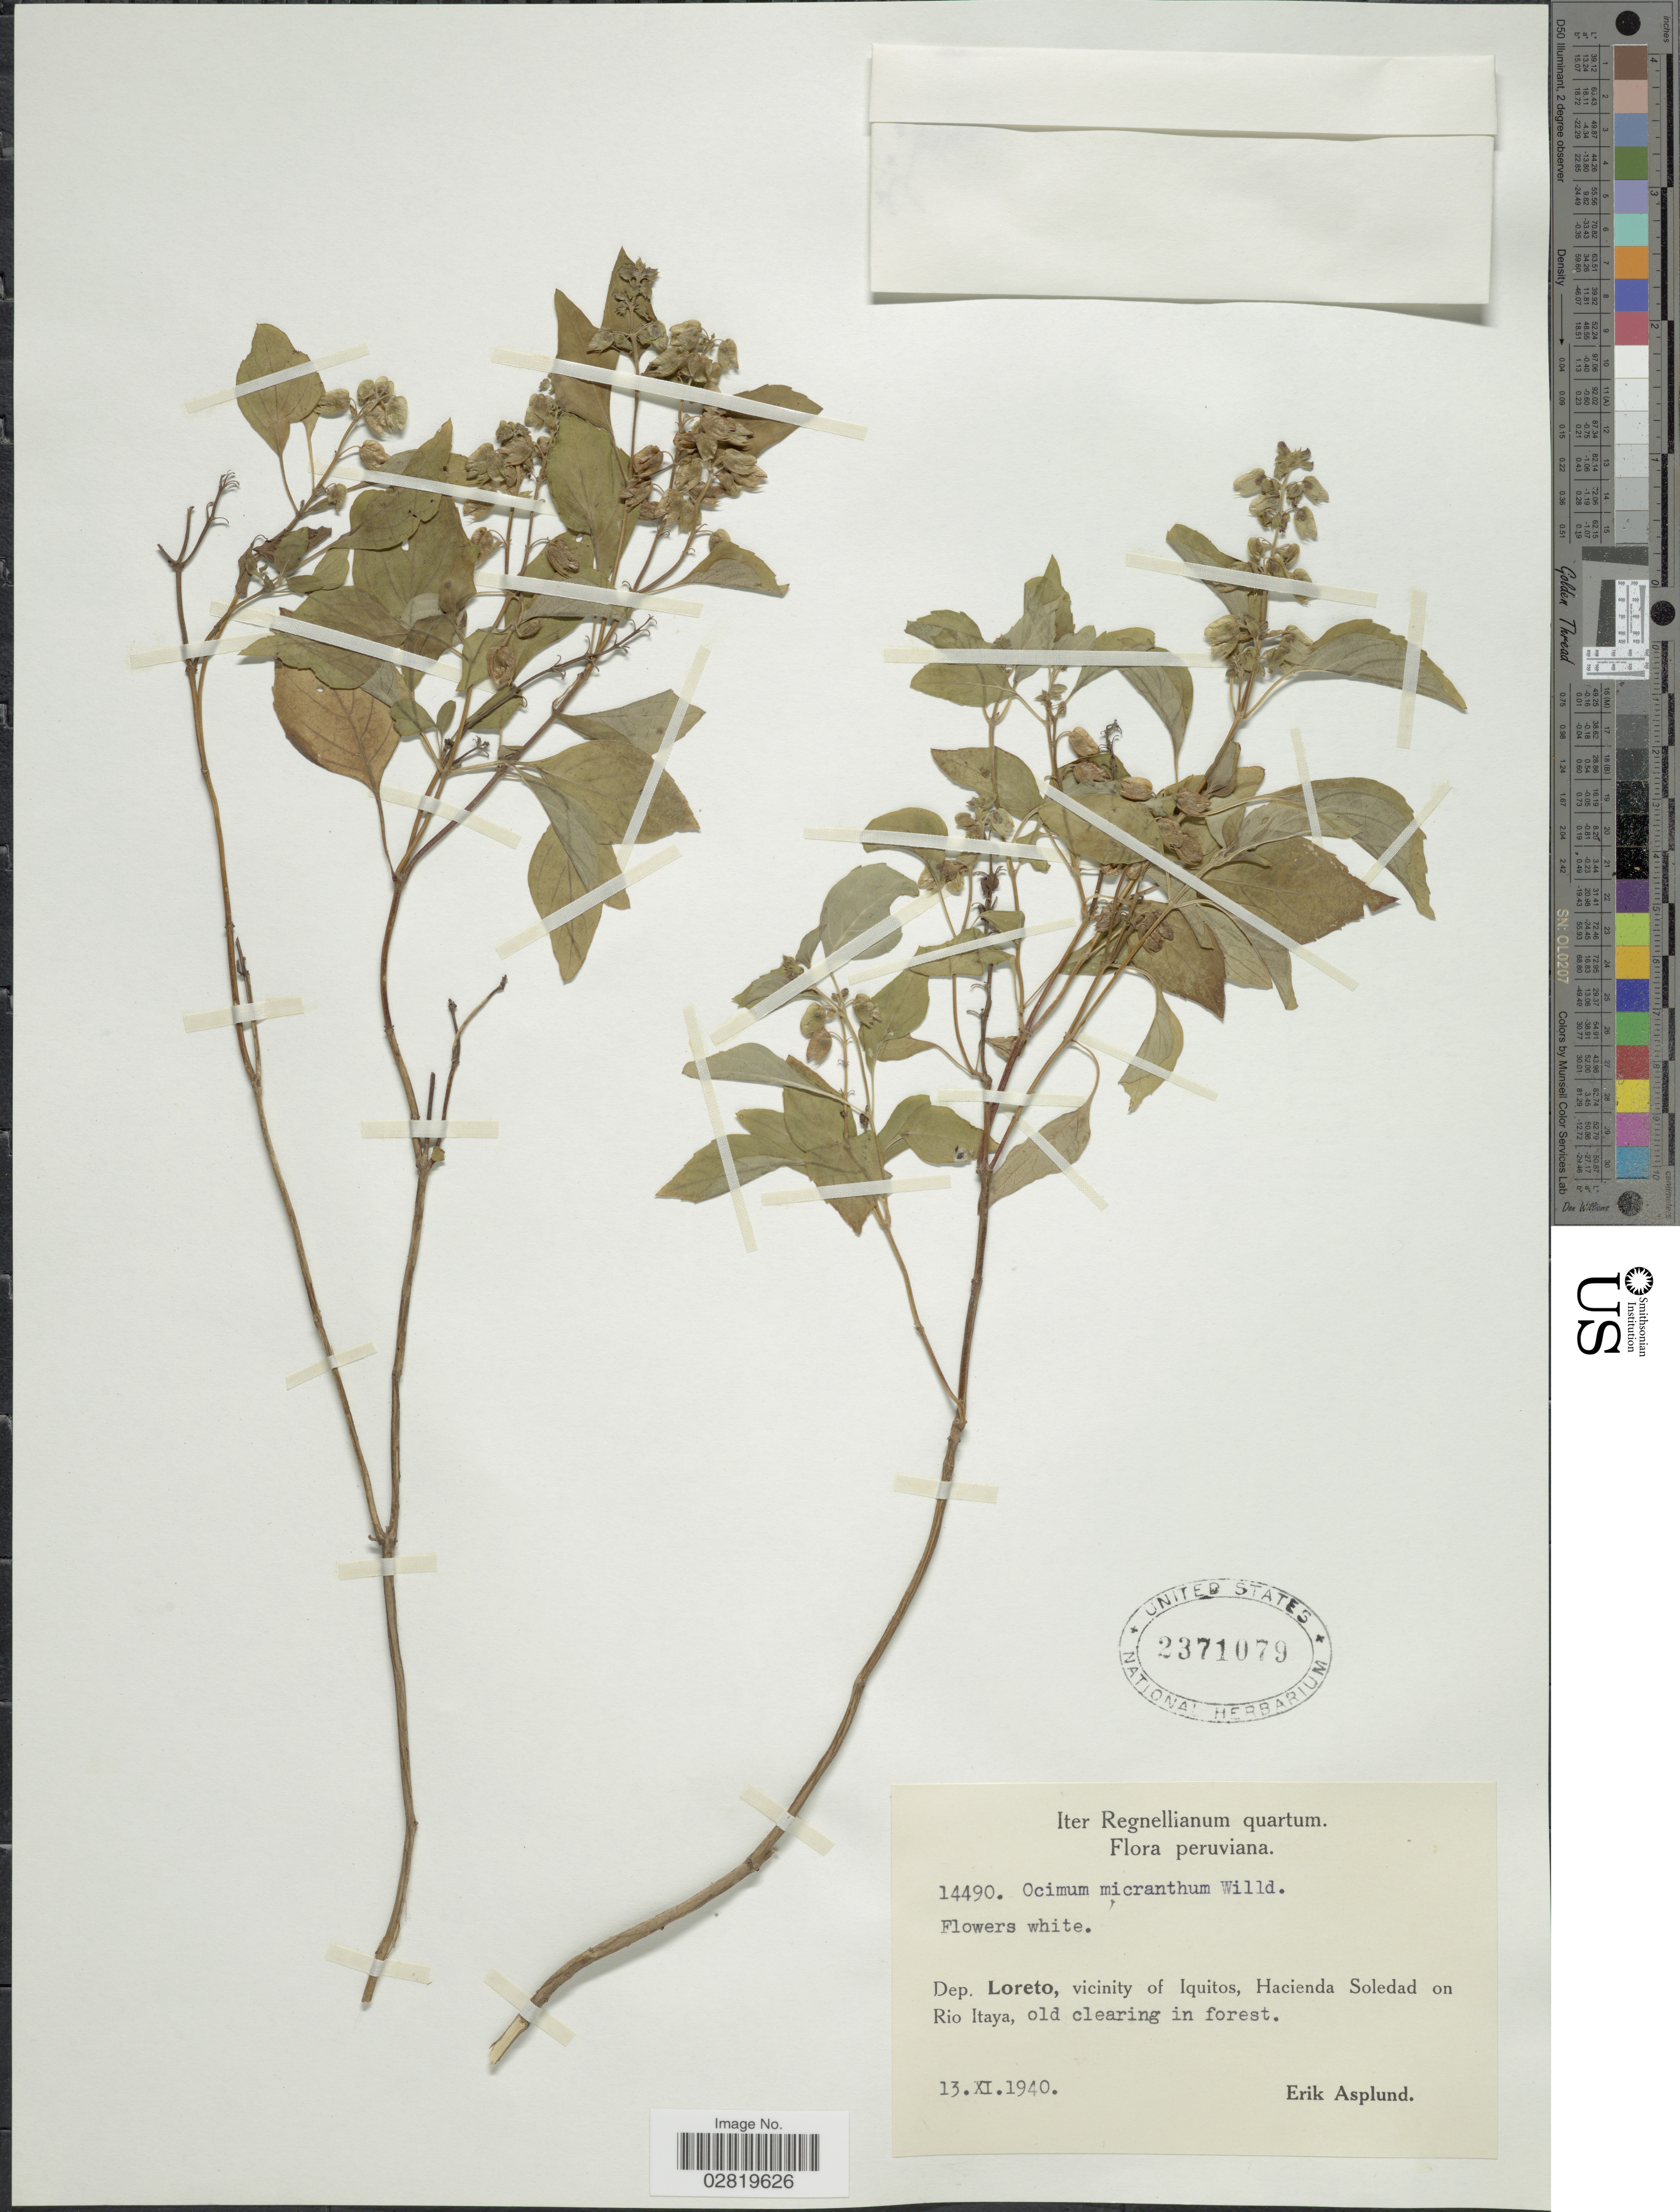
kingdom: Plantae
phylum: Tracheophyta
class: Magnoliopsida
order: Lamiales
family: Lamiaceae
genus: Ocimum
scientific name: Ocimum micranthum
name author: Willd.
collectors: E. Asplund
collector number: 14490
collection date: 1940-11-13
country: Peru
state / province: Loreto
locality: Dep. Loreto, vicinity of Iquitos, Hacienda Soledad on Rio Itaya.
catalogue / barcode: US 2371079